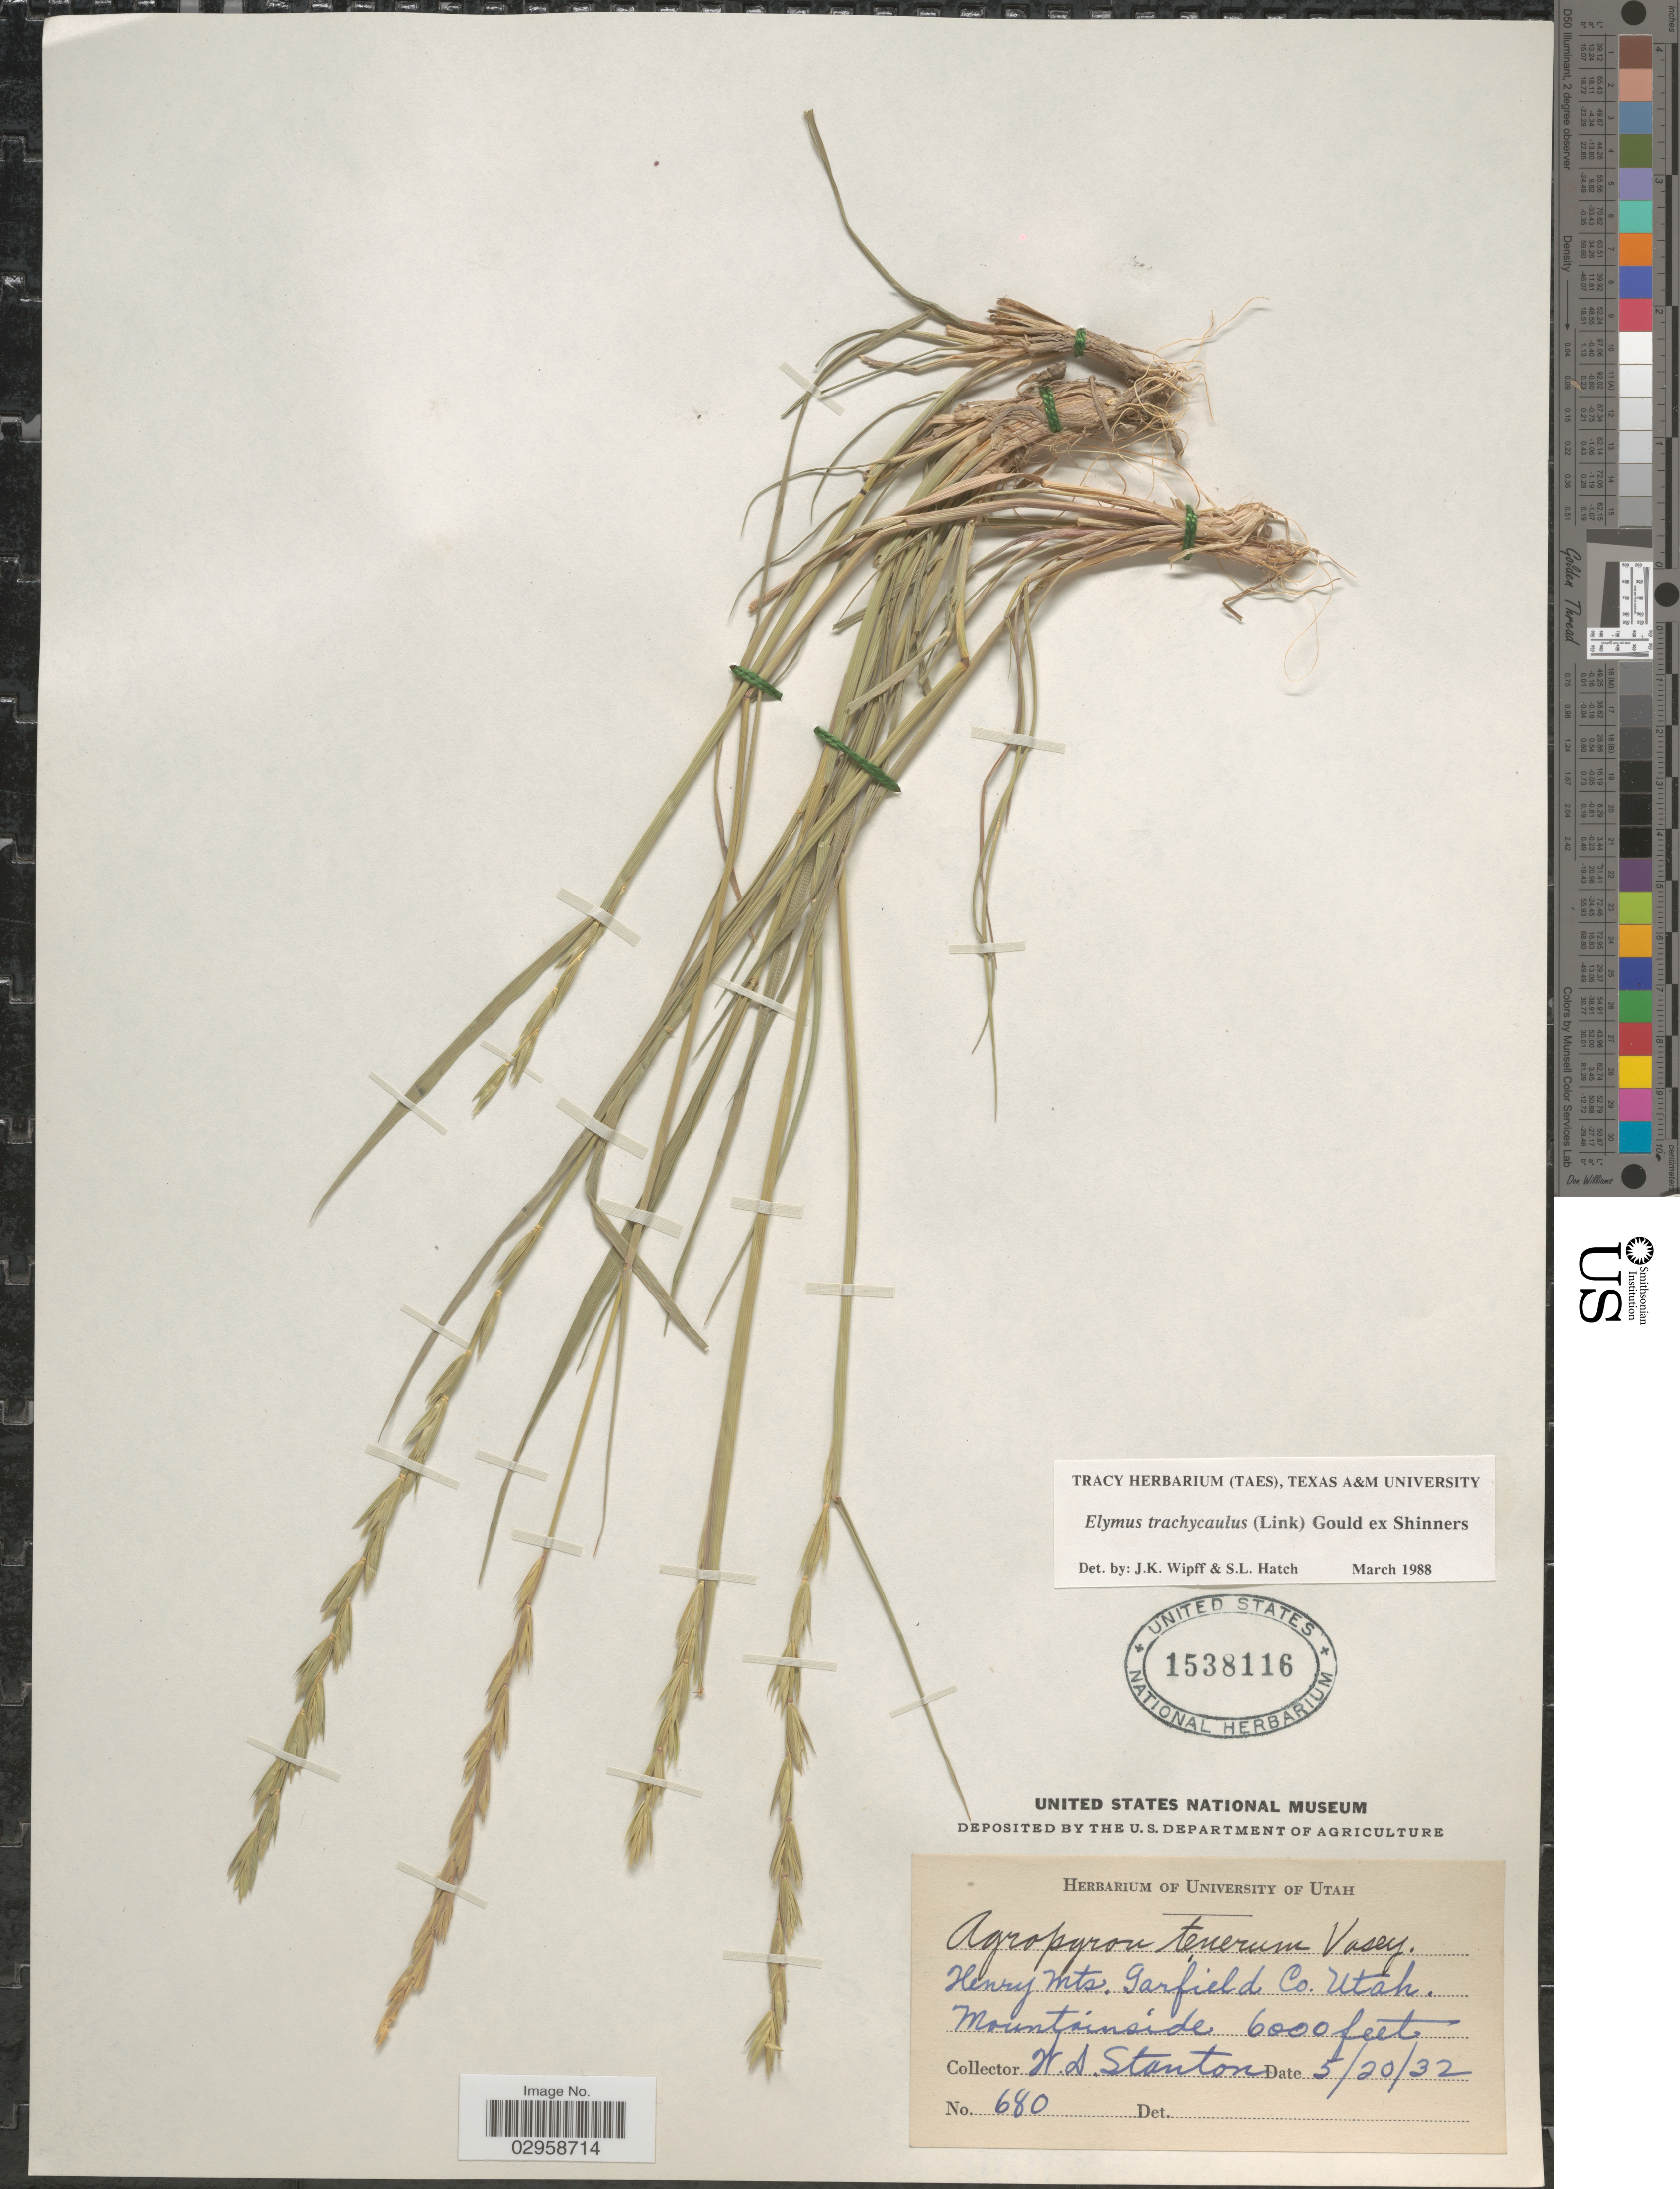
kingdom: Plantae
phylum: Tracheophyta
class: Liliopsida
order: Poales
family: Poaceae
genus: Elymus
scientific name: Elymus trachycaulus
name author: (Link) Gould ex Shinners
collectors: W. Stanton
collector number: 680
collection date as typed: Transcribed d/m/y: 20/5/32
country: United States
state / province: Utah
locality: Henry Mts. Garfield Co. Mountainside.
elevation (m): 1829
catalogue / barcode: US 1538116